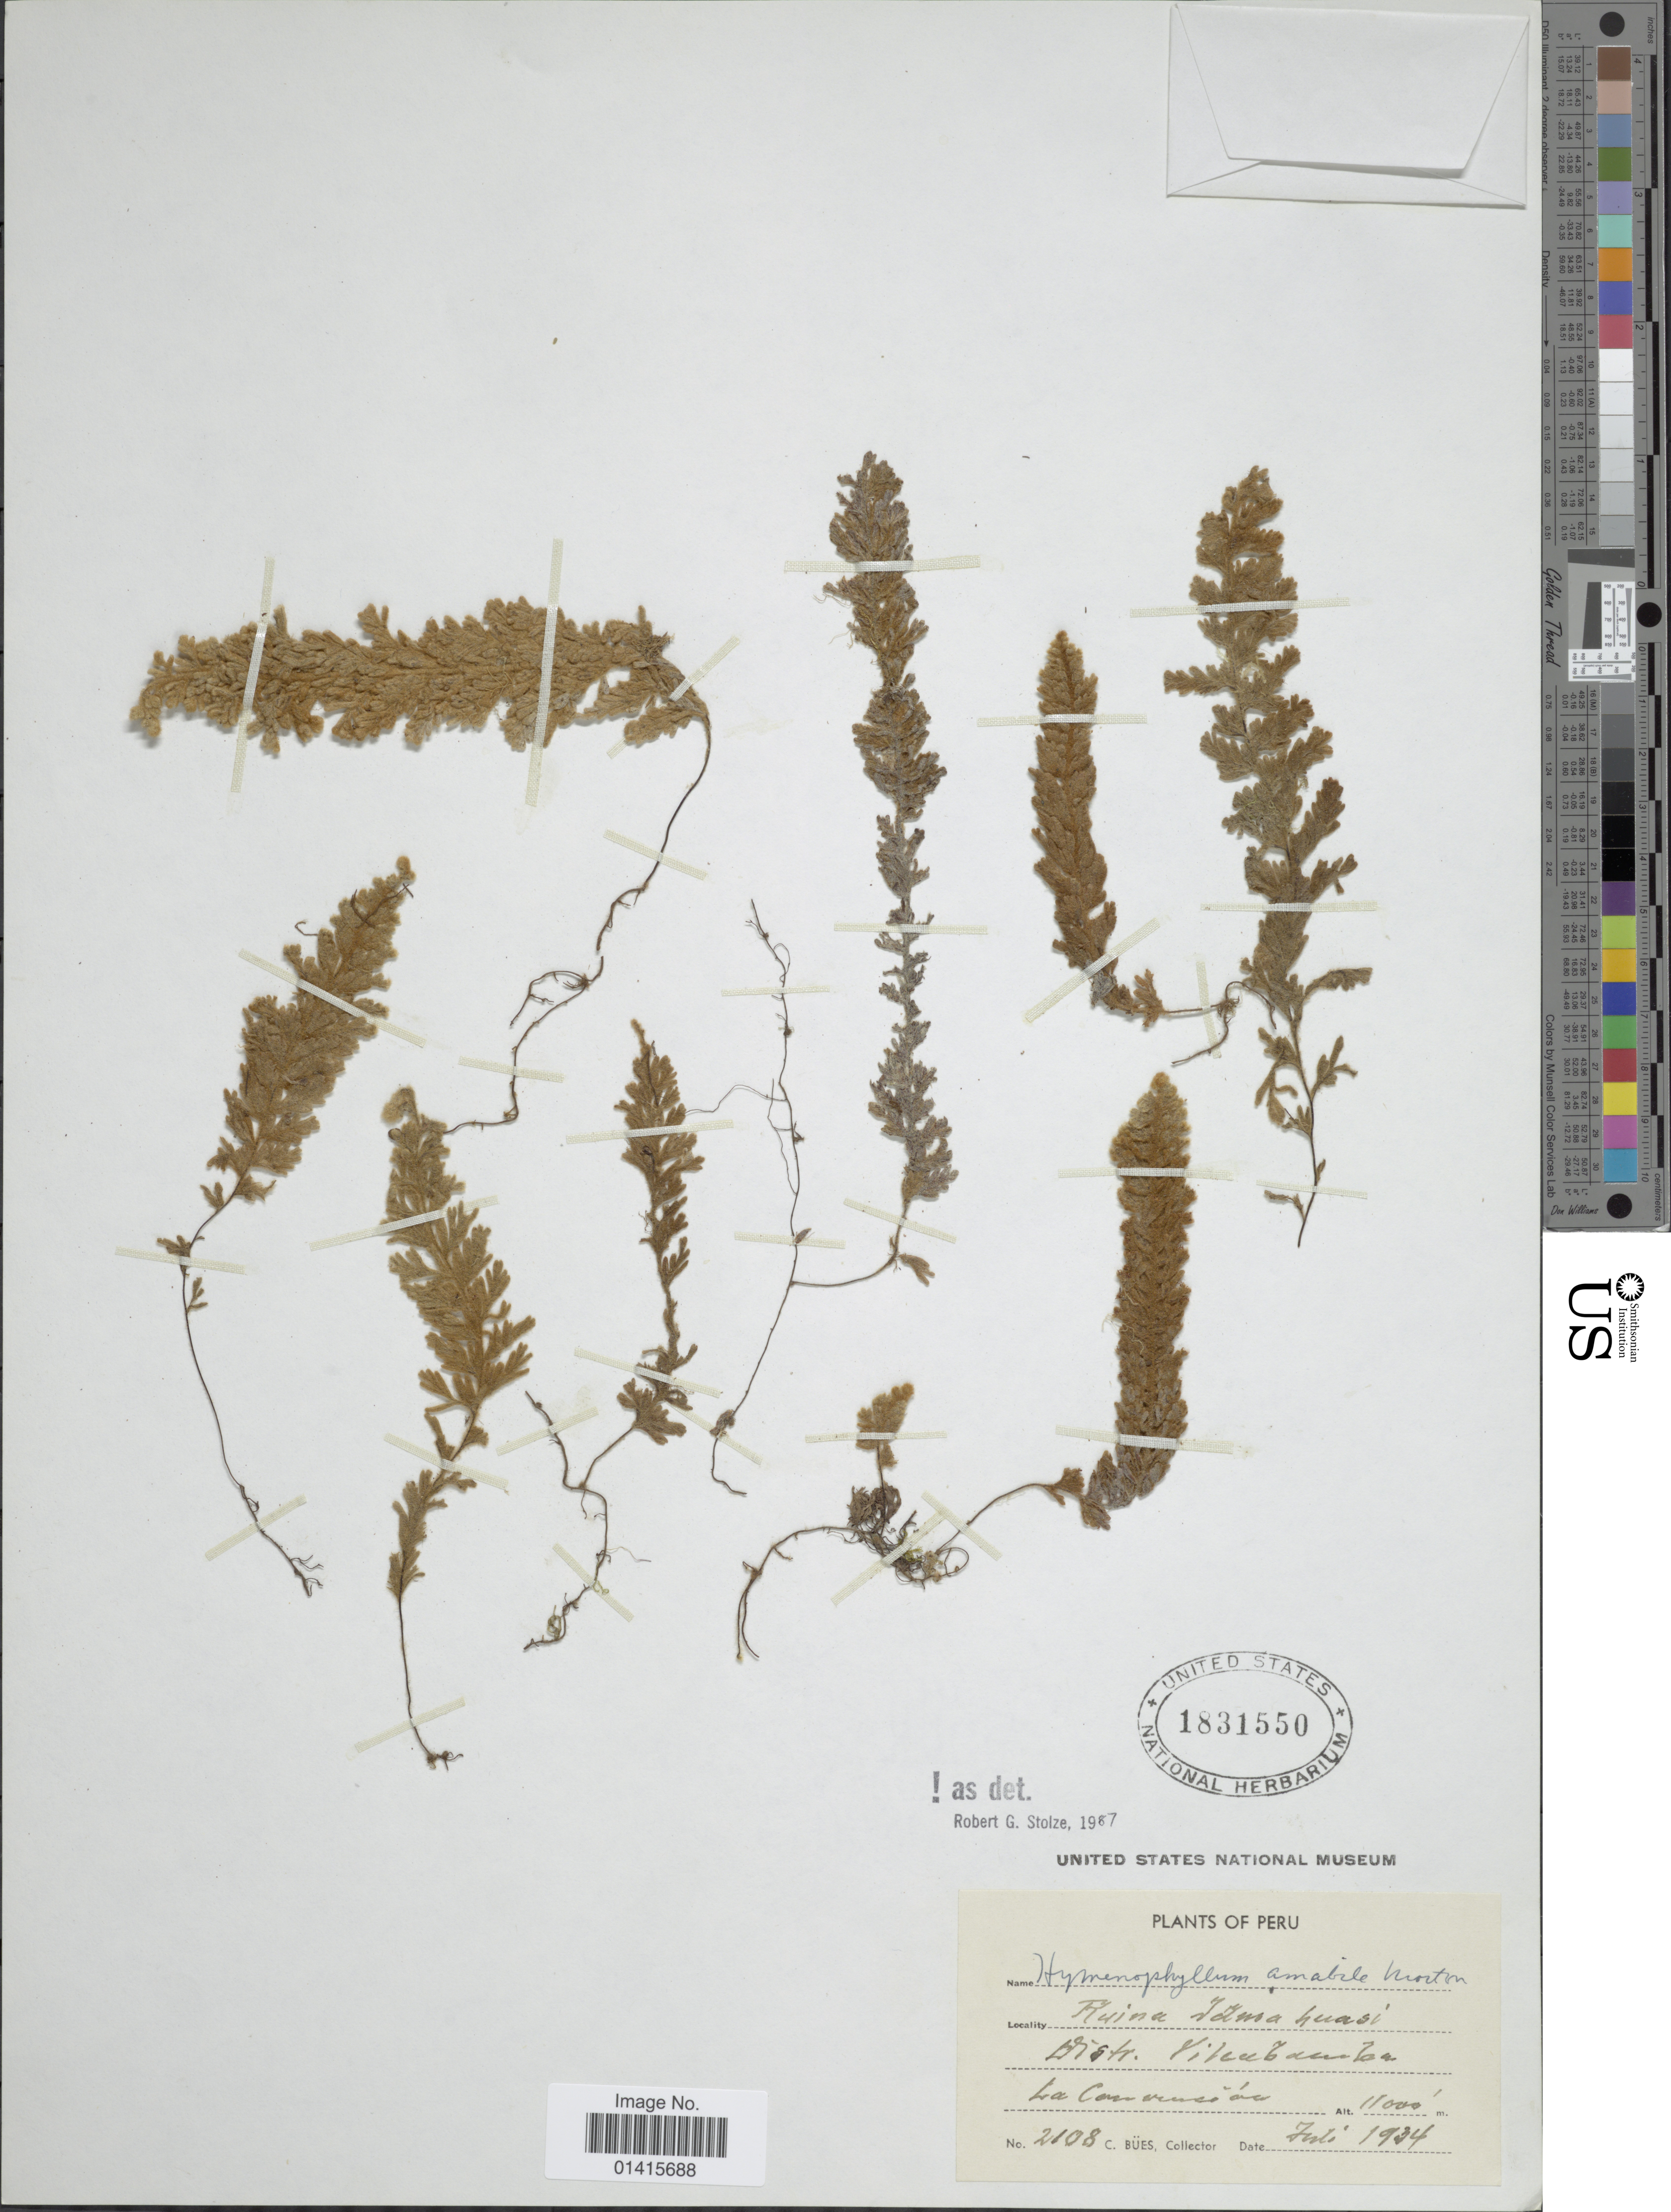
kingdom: Plantae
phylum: Tracheophyta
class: Polypodiopsida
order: Hymenophyllales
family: Hymenophyllaceae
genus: Hymenophyllum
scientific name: Hymenophyllum amabile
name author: C.V. Morton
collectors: C. Bues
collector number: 2109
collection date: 1934-07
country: Peru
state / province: Cusco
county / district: La Convención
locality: Ruins Idma huasi Distr. Vilcabamba, La Convencion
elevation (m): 3353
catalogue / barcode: US 1831550